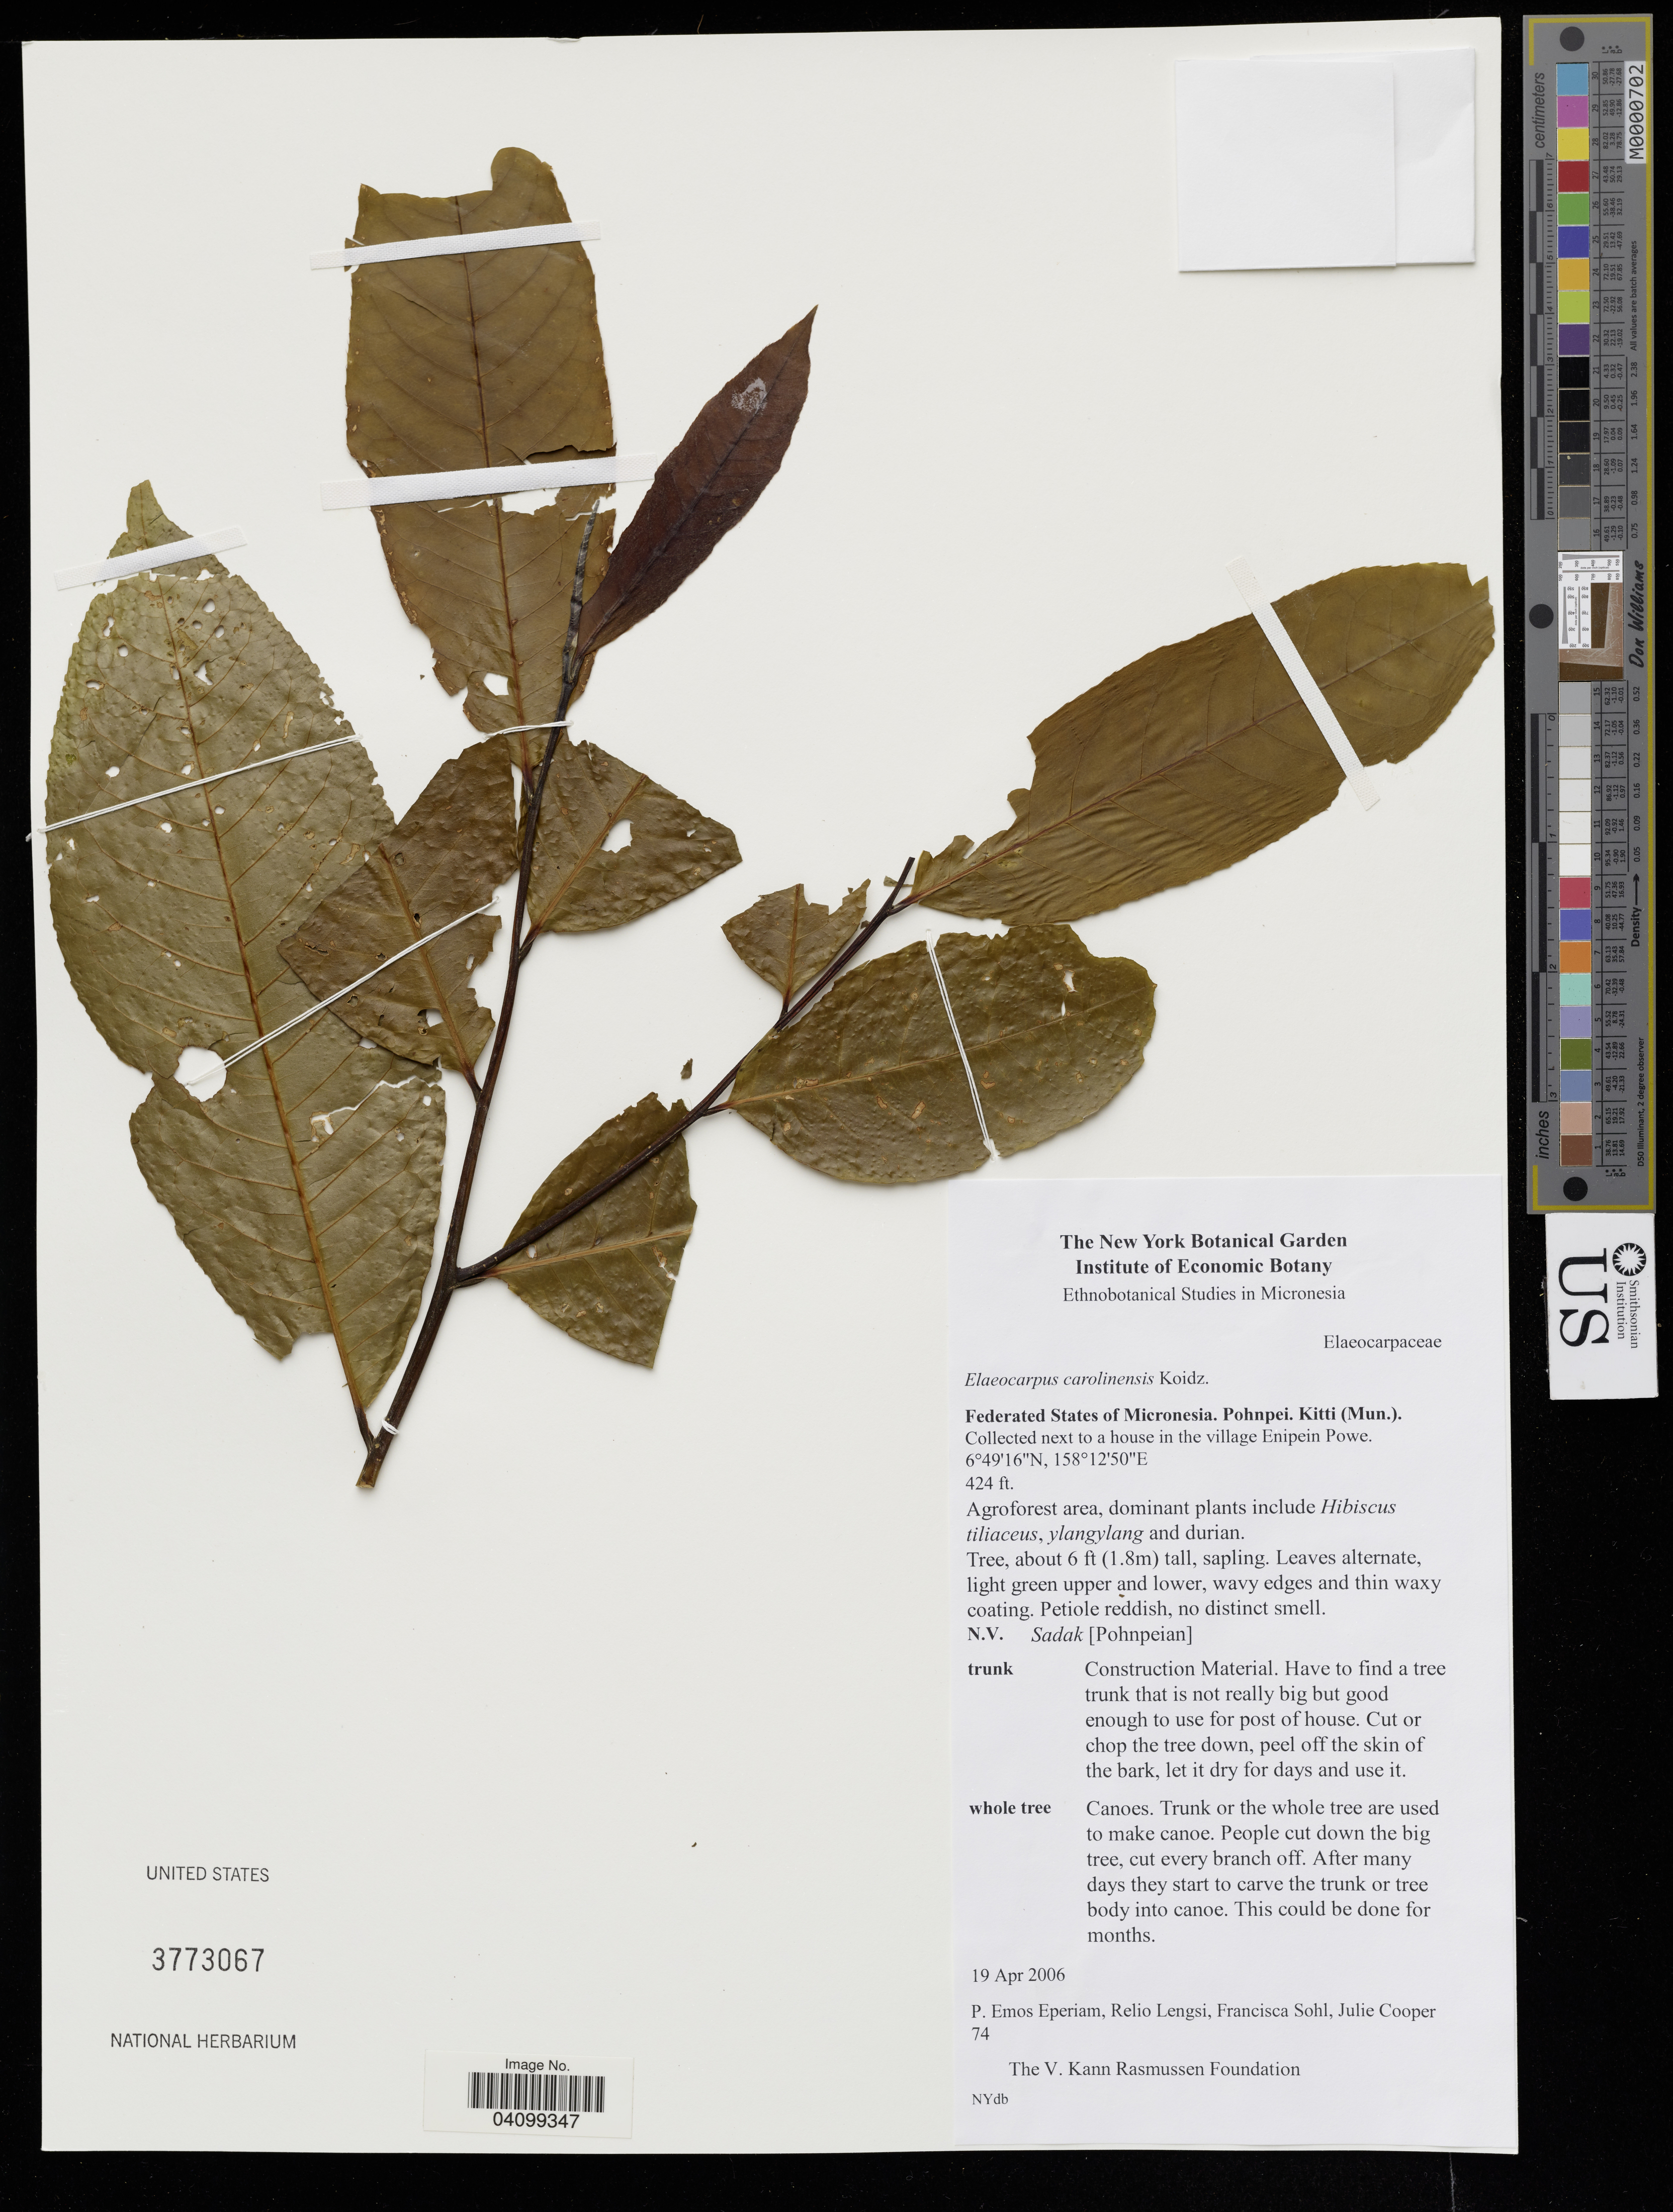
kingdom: Plantae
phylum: Tracheophyta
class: Magnoliopsida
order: Oxalidales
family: Elaeocarpaceae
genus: Elaeocarpus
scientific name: Elaeocarpus carolinensis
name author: Koidz.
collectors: P. Eperiam, R. Lengsi, F. Sohl & J. Cooper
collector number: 74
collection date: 2006-04-19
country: Micronesia, Federated States of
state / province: Pohnpei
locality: Next to a house in the village Enipein Powe.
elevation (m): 129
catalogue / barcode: US 3773067